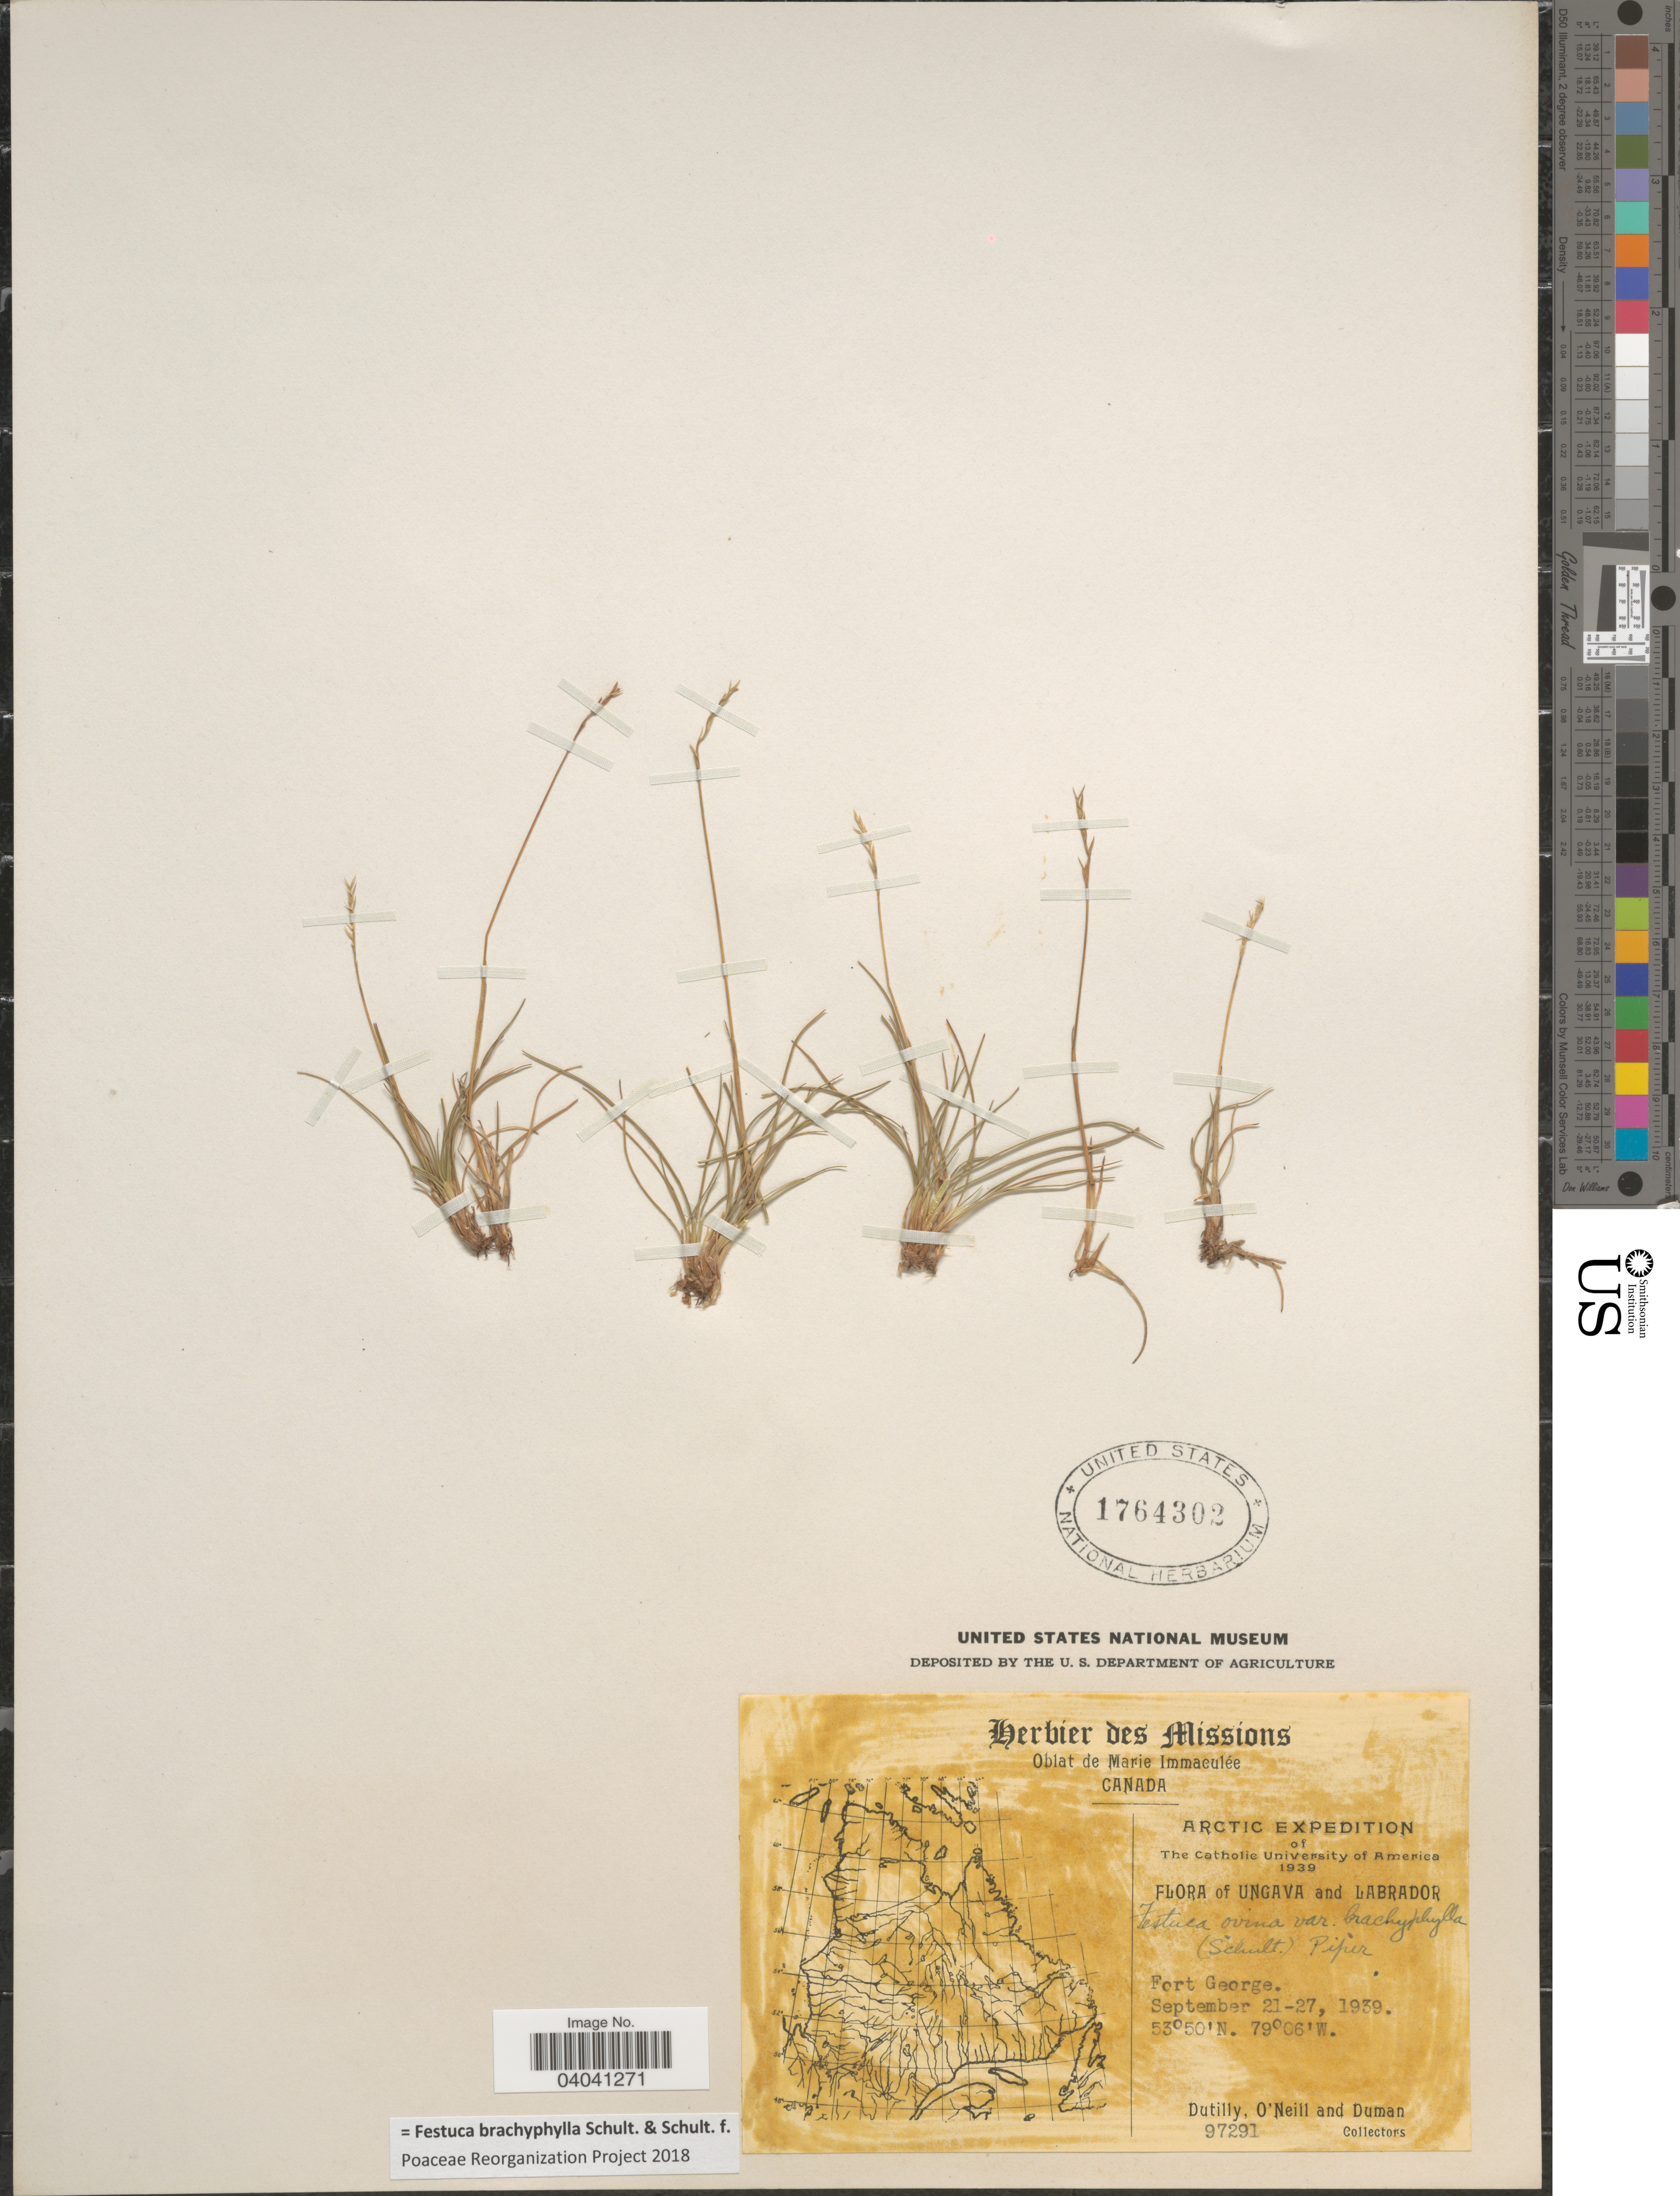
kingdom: Plantae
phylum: Tracheophyta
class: Liliopsida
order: Poales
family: Poaceae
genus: Festuca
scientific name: Festuca brachyphylla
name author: Schult. & Schult. f.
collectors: -. Dutilly, -. O'Neill & -. Duman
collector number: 97291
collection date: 1939-09-21/1939-09-27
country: Canada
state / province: Newfoundland and Labrador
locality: Ungava and Labrador. Fort George.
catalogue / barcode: US 1764302